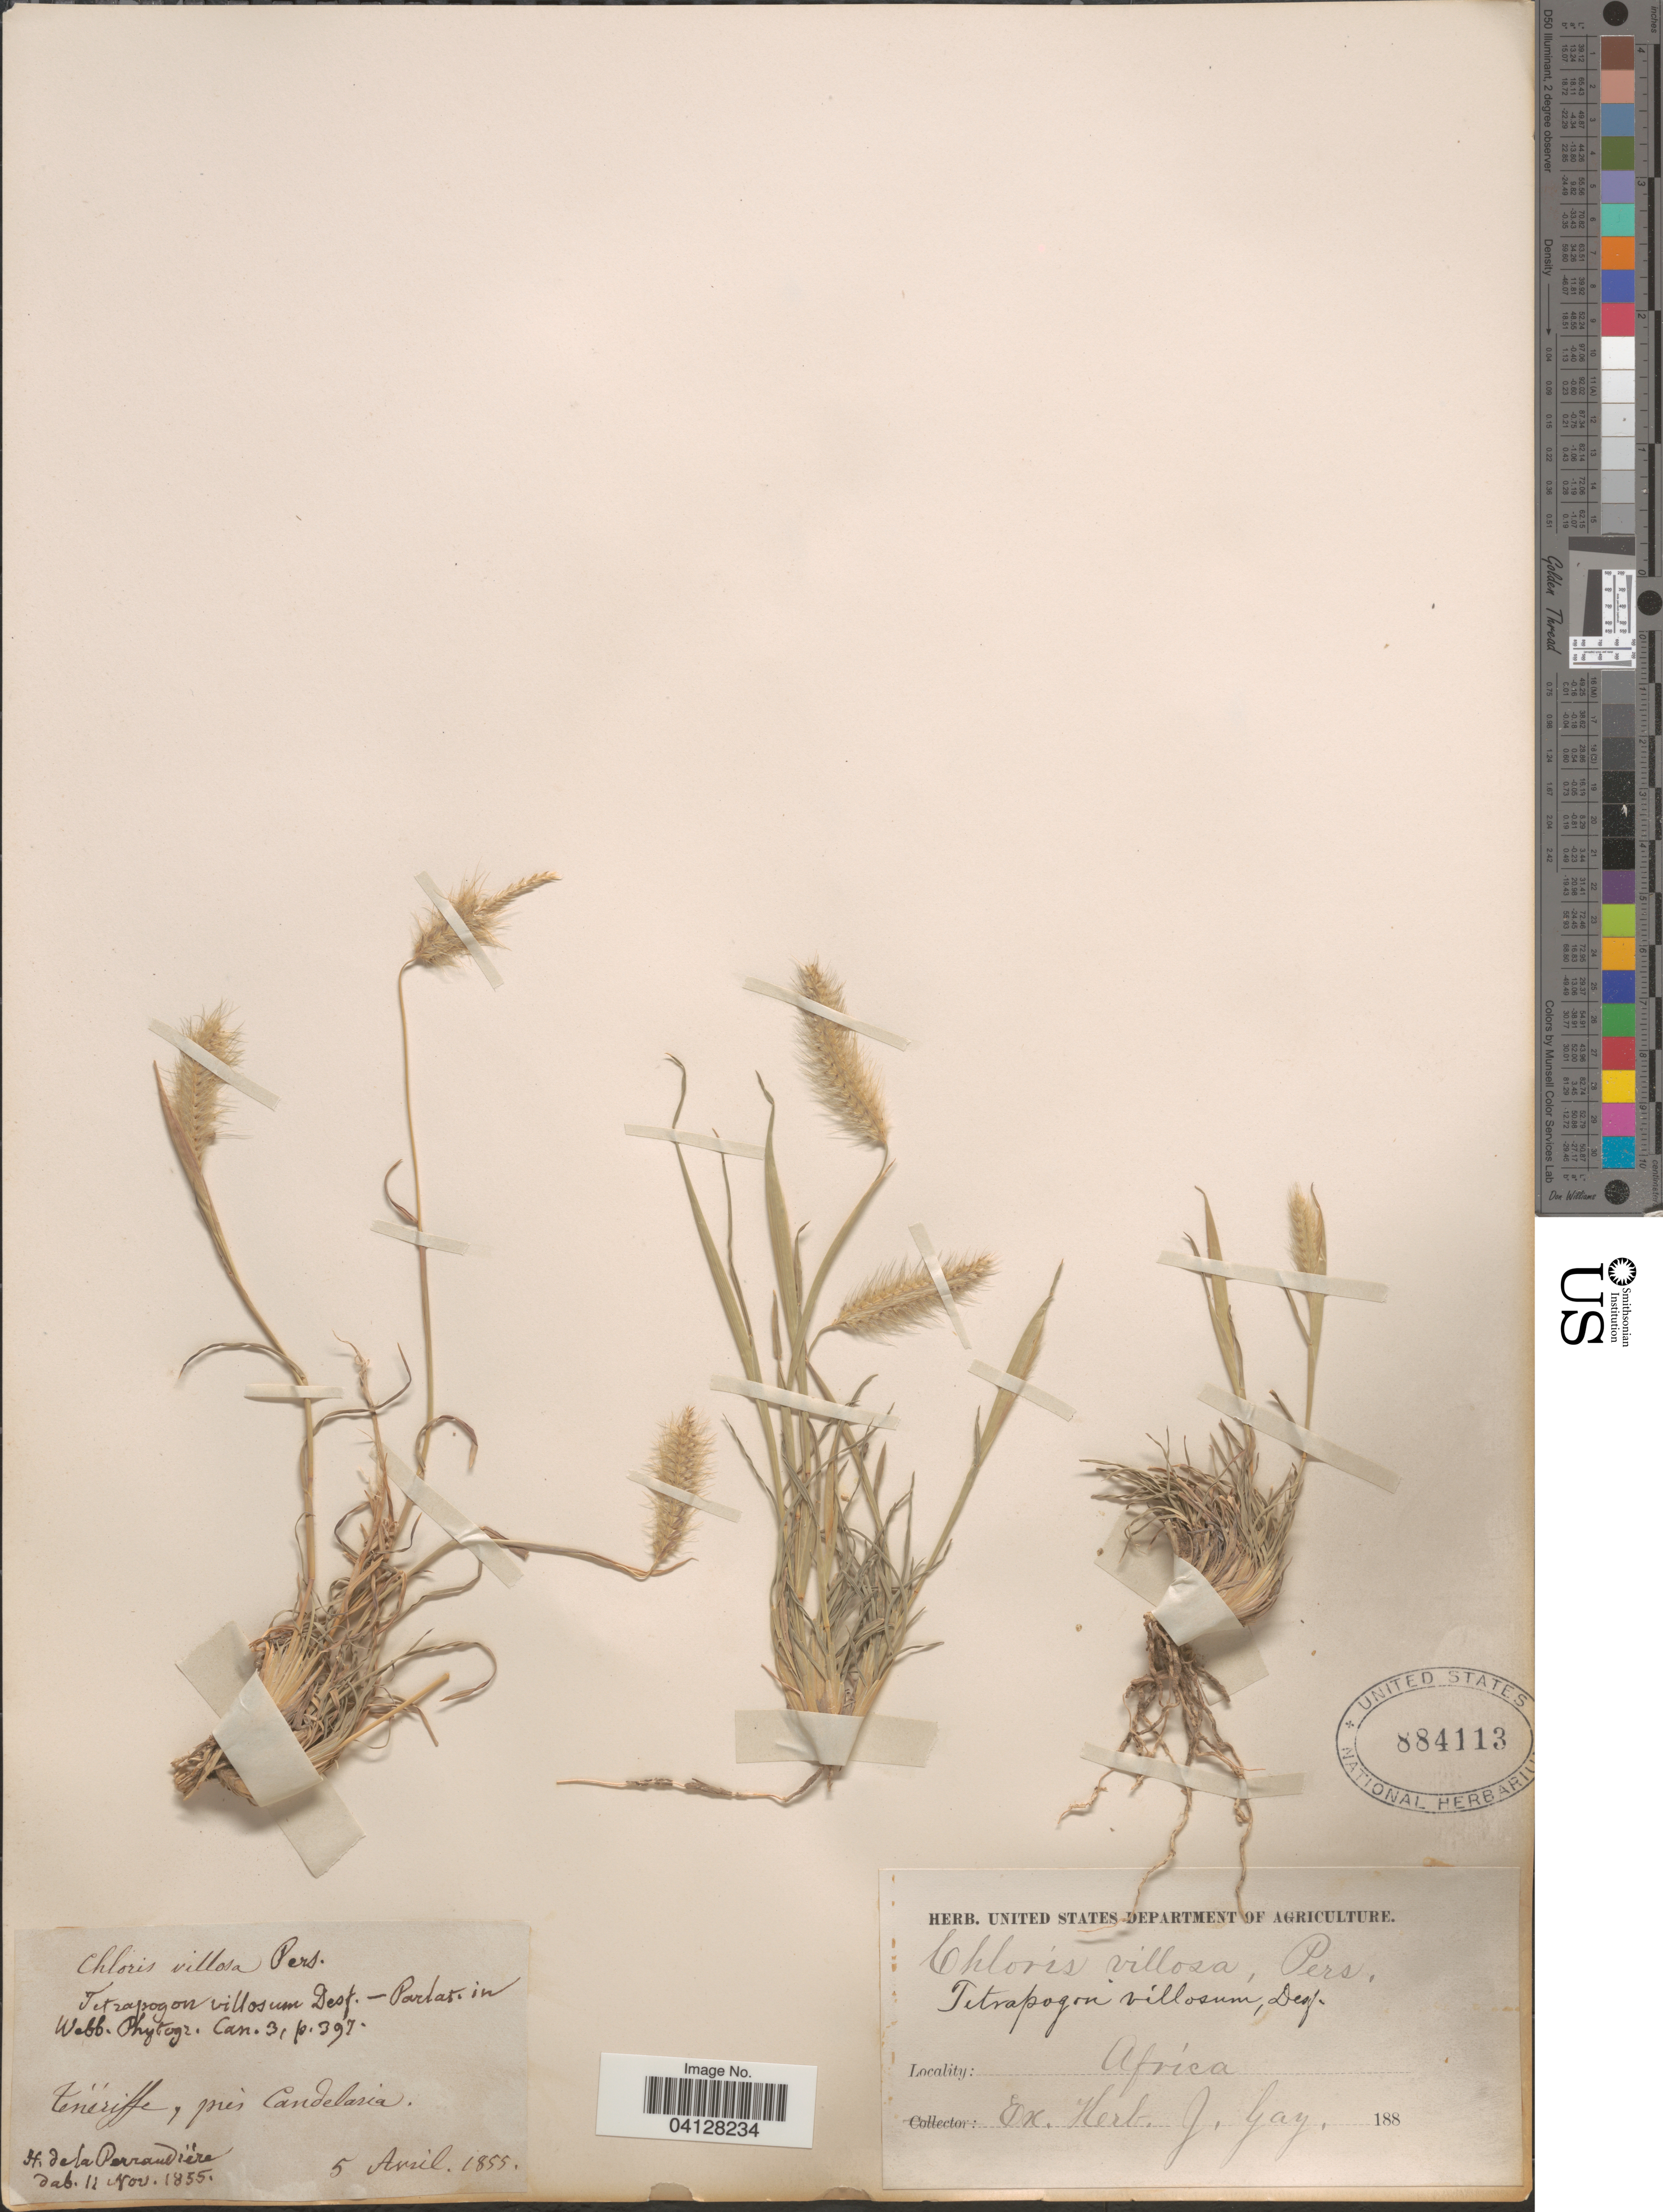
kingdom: Plantae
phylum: Tracheophyta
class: Liliopsida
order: Poales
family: Poaceae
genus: Chloris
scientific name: Chloris villosa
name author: (Desf.) Pers.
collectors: H. de la Perraudière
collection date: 1855-04-05/1855-11-12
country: Spain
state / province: Canarias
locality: Teneriffe, près Candelaria.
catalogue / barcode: US 884113